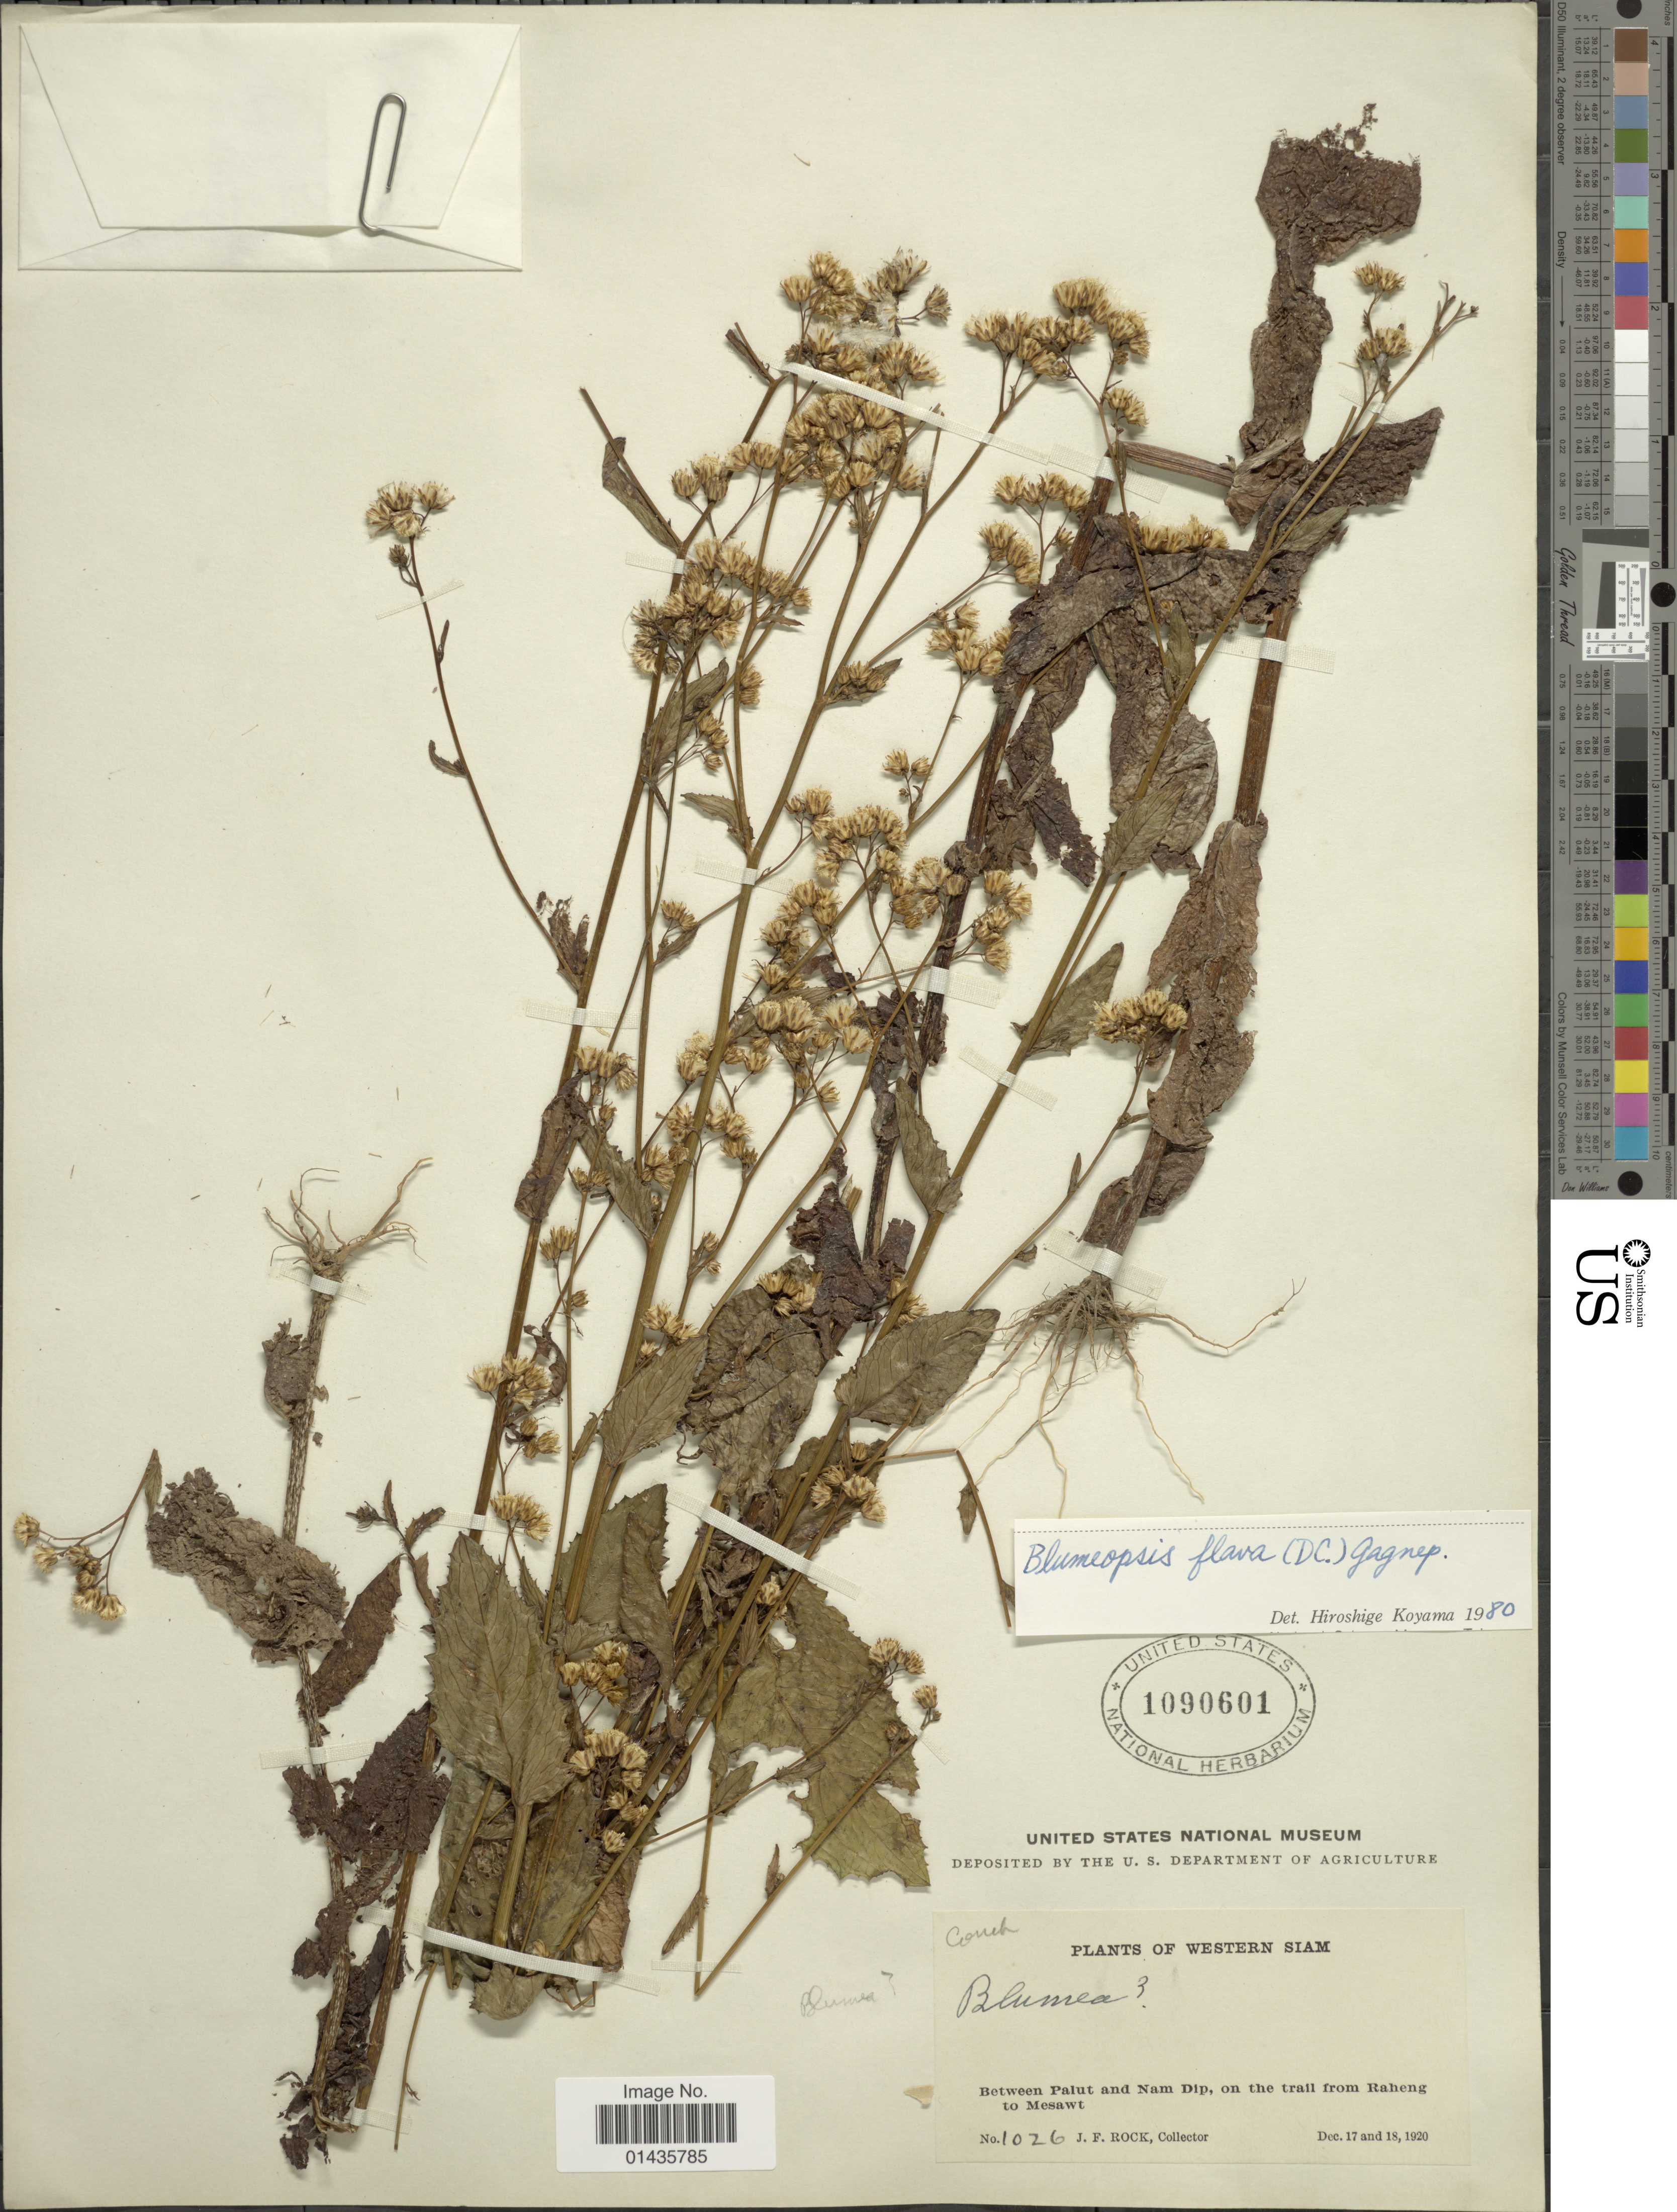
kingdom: Plantae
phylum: Tracheophyta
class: Magnoliopsida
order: Asterales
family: Asteraceae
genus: Blumeopsis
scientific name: Blumeopsis falcata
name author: (D. Don) Merr.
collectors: J. Rock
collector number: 1026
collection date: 1920-12-17/1920-12-18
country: Thailand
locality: Western Siam, between Palut and Nam Dip, on the trail from Raheng to Mesawt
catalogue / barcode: US 1090601